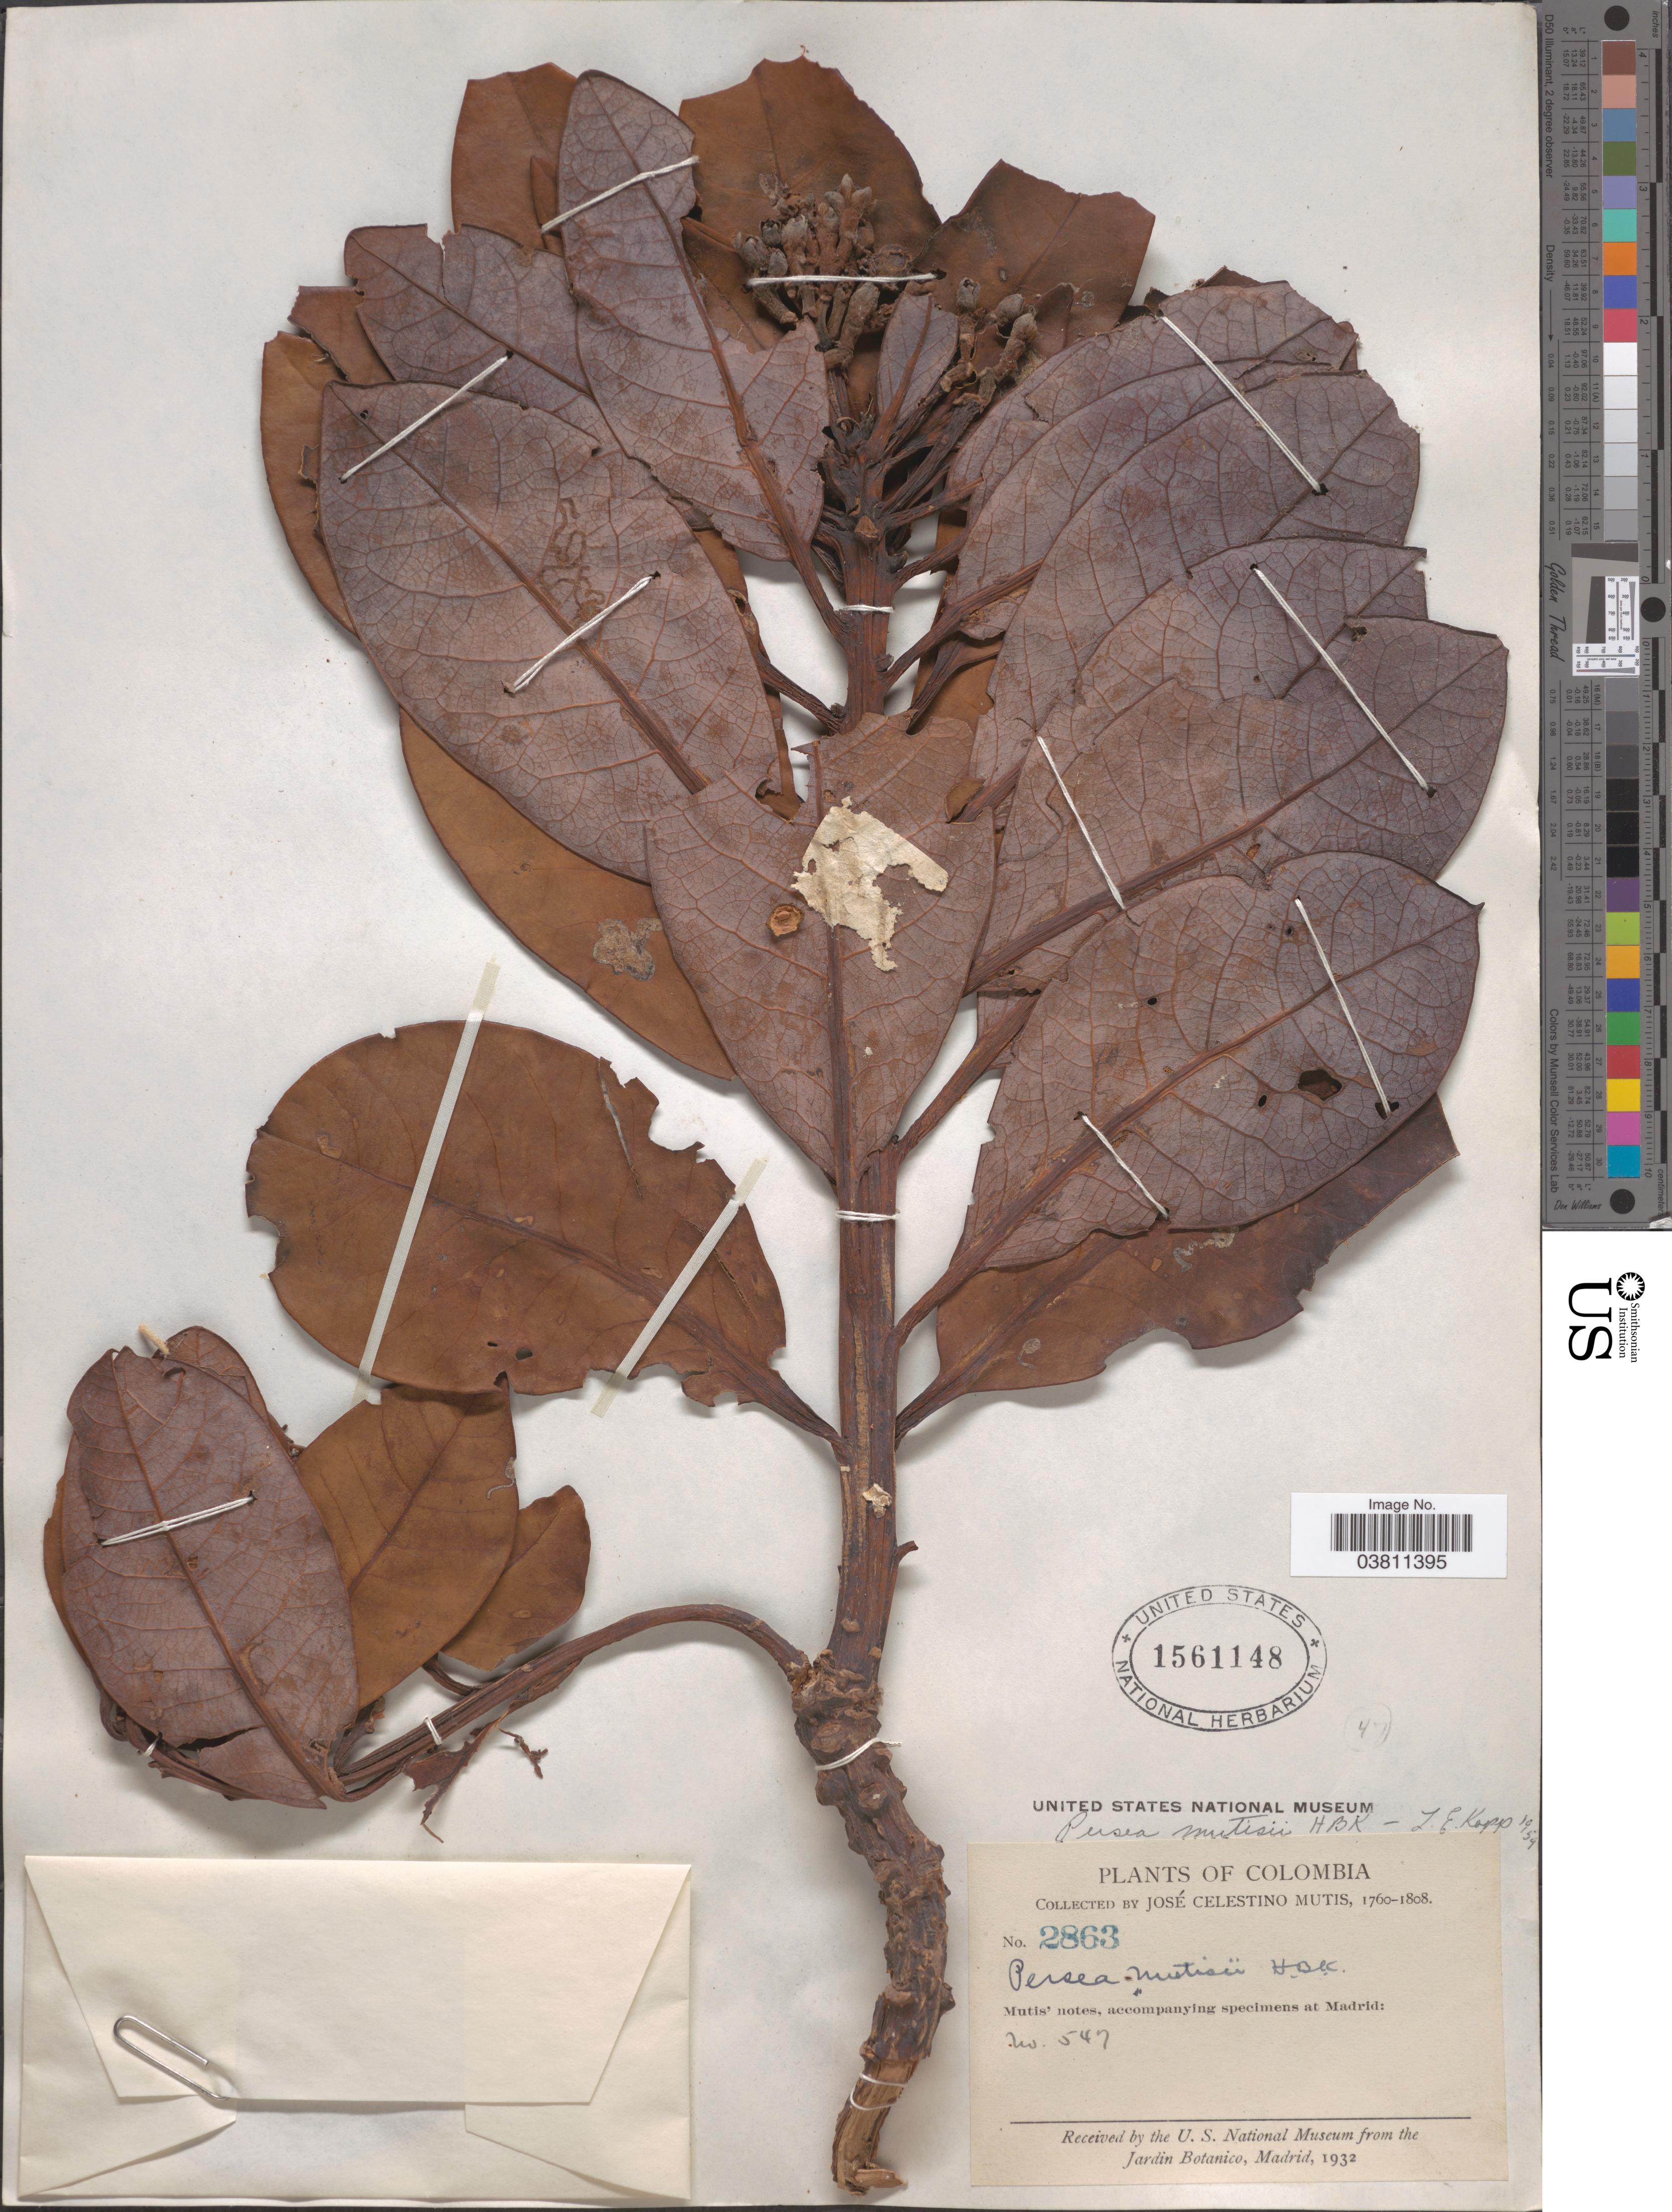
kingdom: Plantae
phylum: Tracheophyta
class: Magnoliopsida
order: Laurales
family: Lauraceae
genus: Persea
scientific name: Persea mutisii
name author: Kunth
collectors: J. C. B. Mutis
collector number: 2863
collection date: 1760/1808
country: Colombia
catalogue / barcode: US 1561148